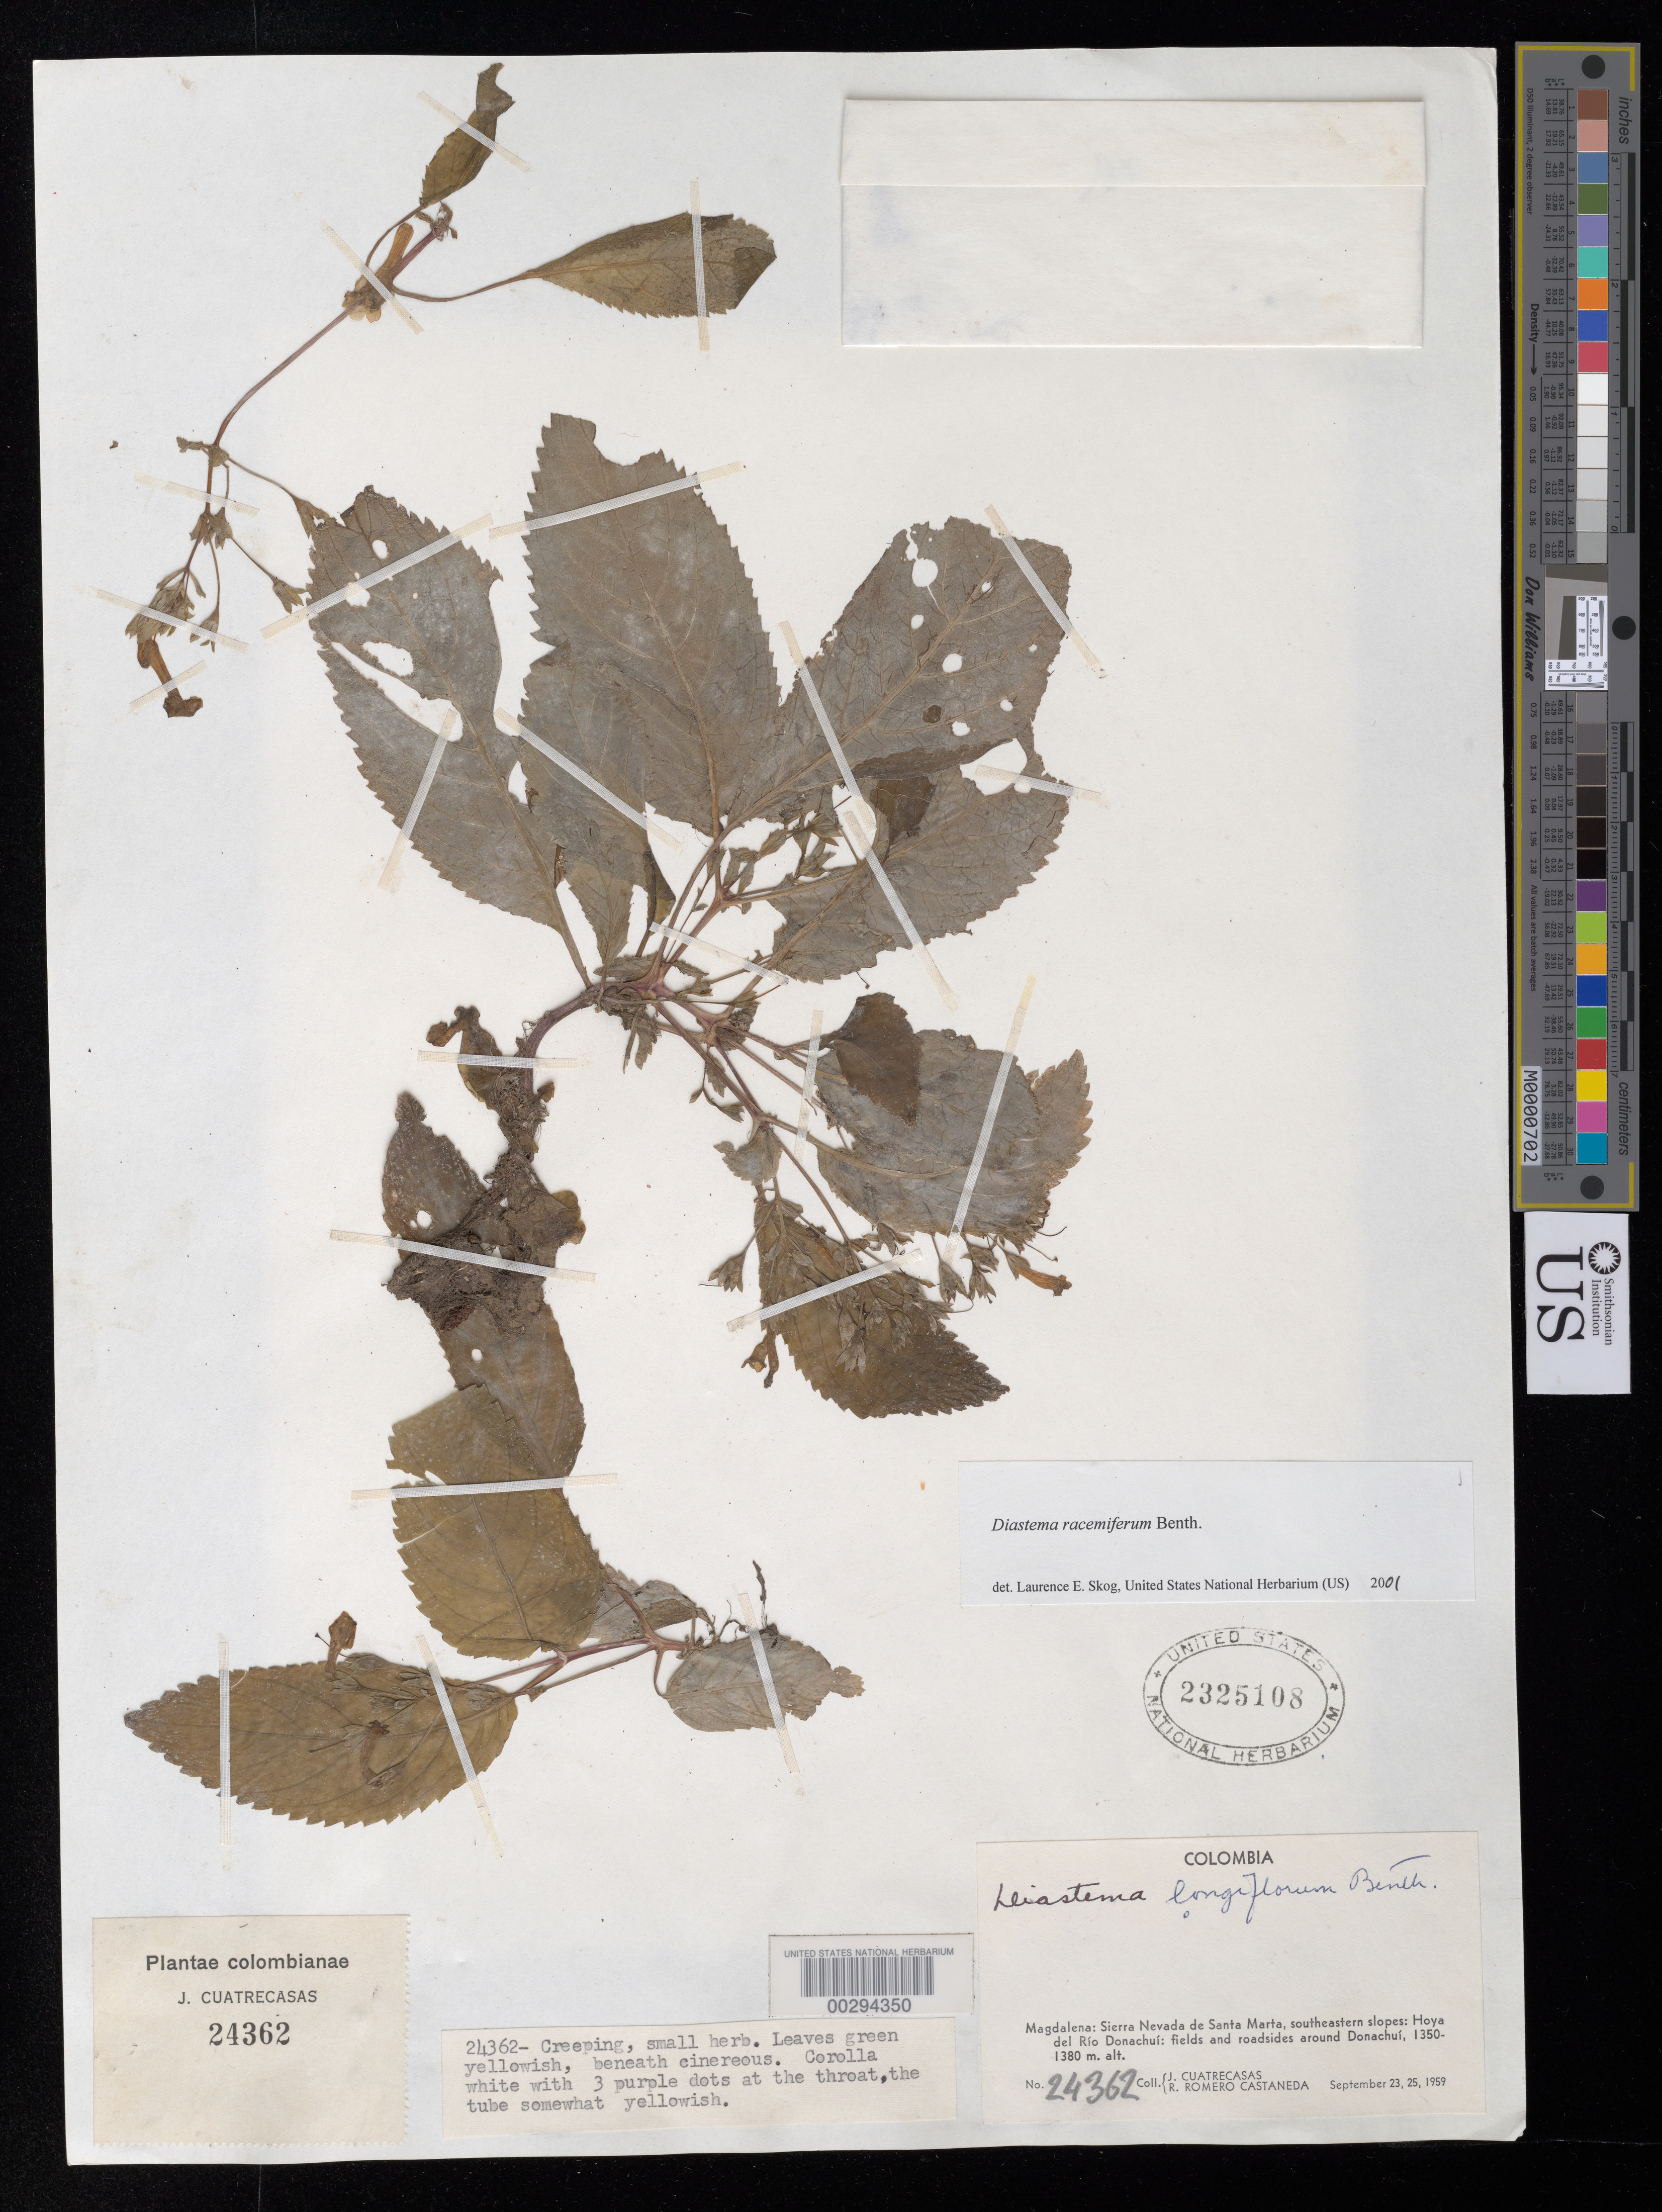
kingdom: Plantae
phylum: Tracheophyta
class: Magnoliopsida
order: Lamiales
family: Gesneriaceae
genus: Diastema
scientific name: Diastema racemiferum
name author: Benth.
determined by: Skog, Laurence E.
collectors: J. Cuatrecasas & R. Romero Castañeda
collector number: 24362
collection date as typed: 23-25 Sep 1959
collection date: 1959-09-23/1959-09-25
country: Colombia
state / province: Magdalena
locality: Sierra Nevada de Santa Marta, southeastern slopes: Hoya del Río Donachuí, fields and roadsides around Donachuí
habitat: Fields and roadsides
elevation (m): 1350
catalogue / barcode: US 2325108